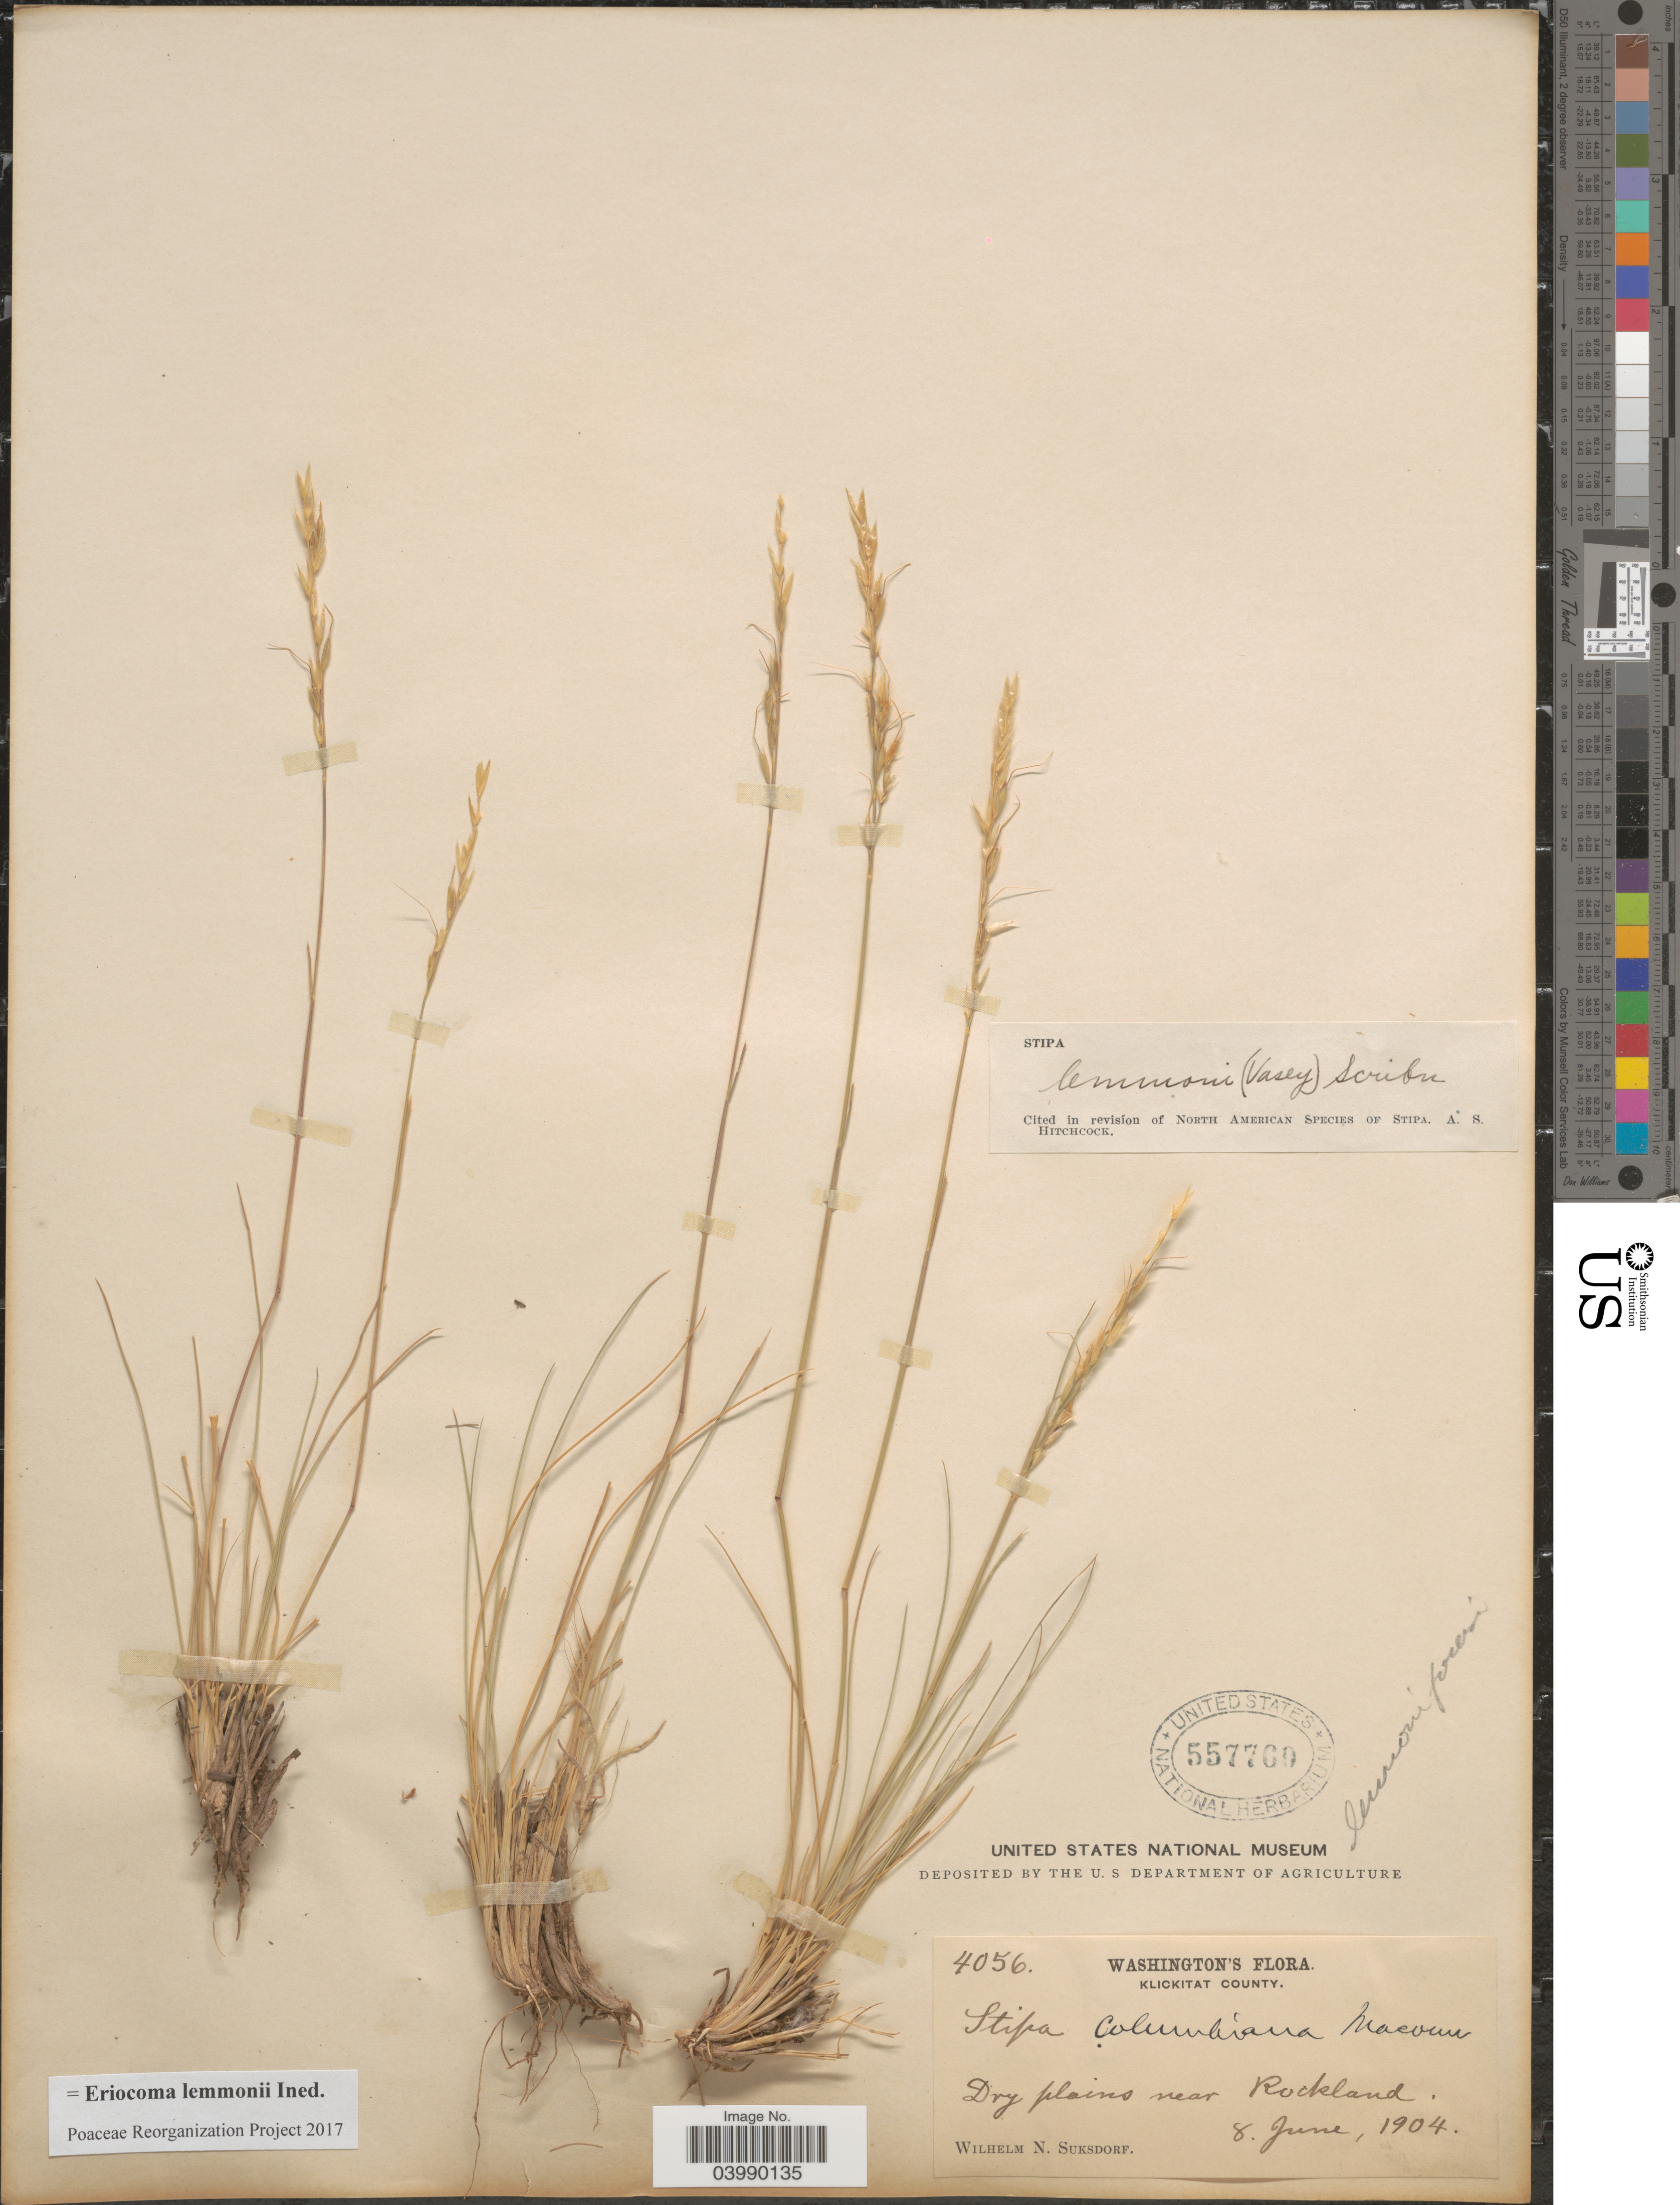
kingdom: Plantae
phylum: Tracheophyta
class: Liliopsida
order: Poales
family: Poaceae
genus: Eriocoma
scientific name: Eriocoma lemmonii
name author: (Vasey) Romasch.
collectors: W. N. Suksdorf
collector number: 4056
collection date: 1904-06-08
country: United States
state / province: Washington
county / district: Klickitat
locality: Klickitat County. Plains near Rockland.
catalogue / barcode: US 557760